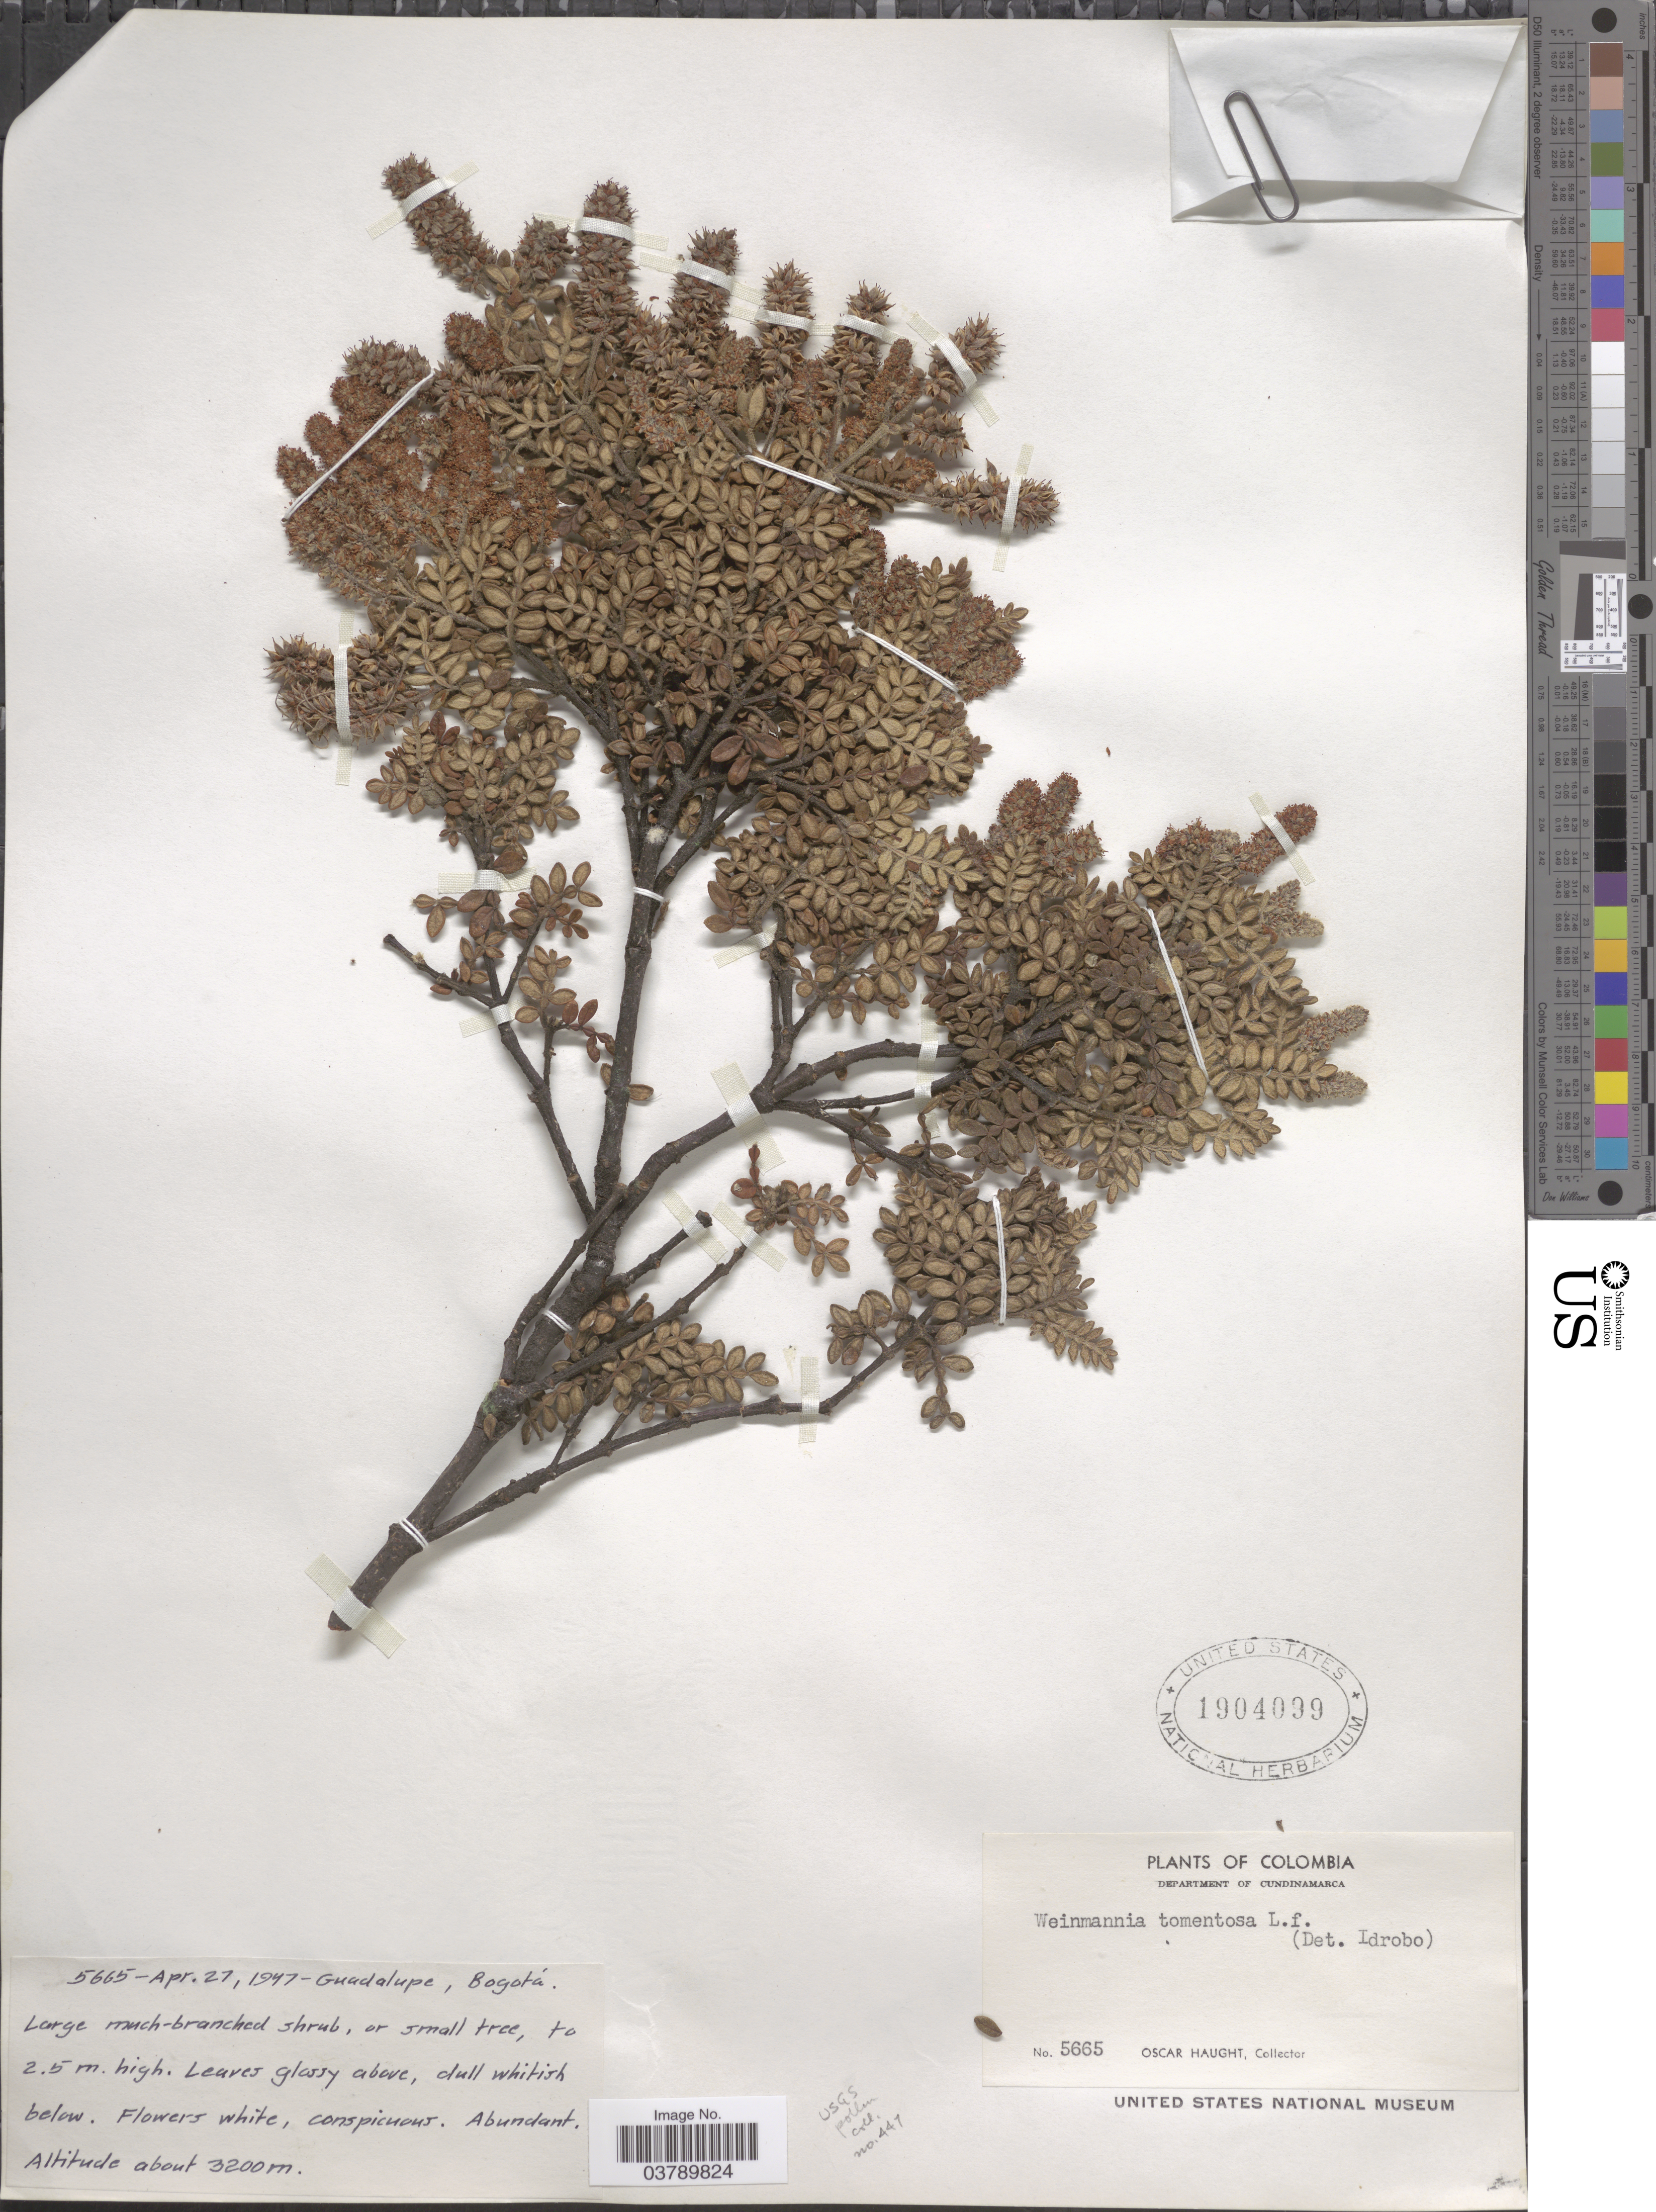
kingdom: Plantae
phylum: Tracheophyta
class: Magnoliopsida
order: Oxalidales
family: Cunoniaceae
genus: Weinmannia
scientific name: Weinmannia tomentosa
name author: L.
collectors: O. Haught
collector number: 5665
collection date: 1947-04-27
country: Colombia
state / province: Cundinamarca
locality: Department of Cundinamarca. Guadalupe, Bogotá.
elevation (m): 3200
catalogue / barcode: US 1904099